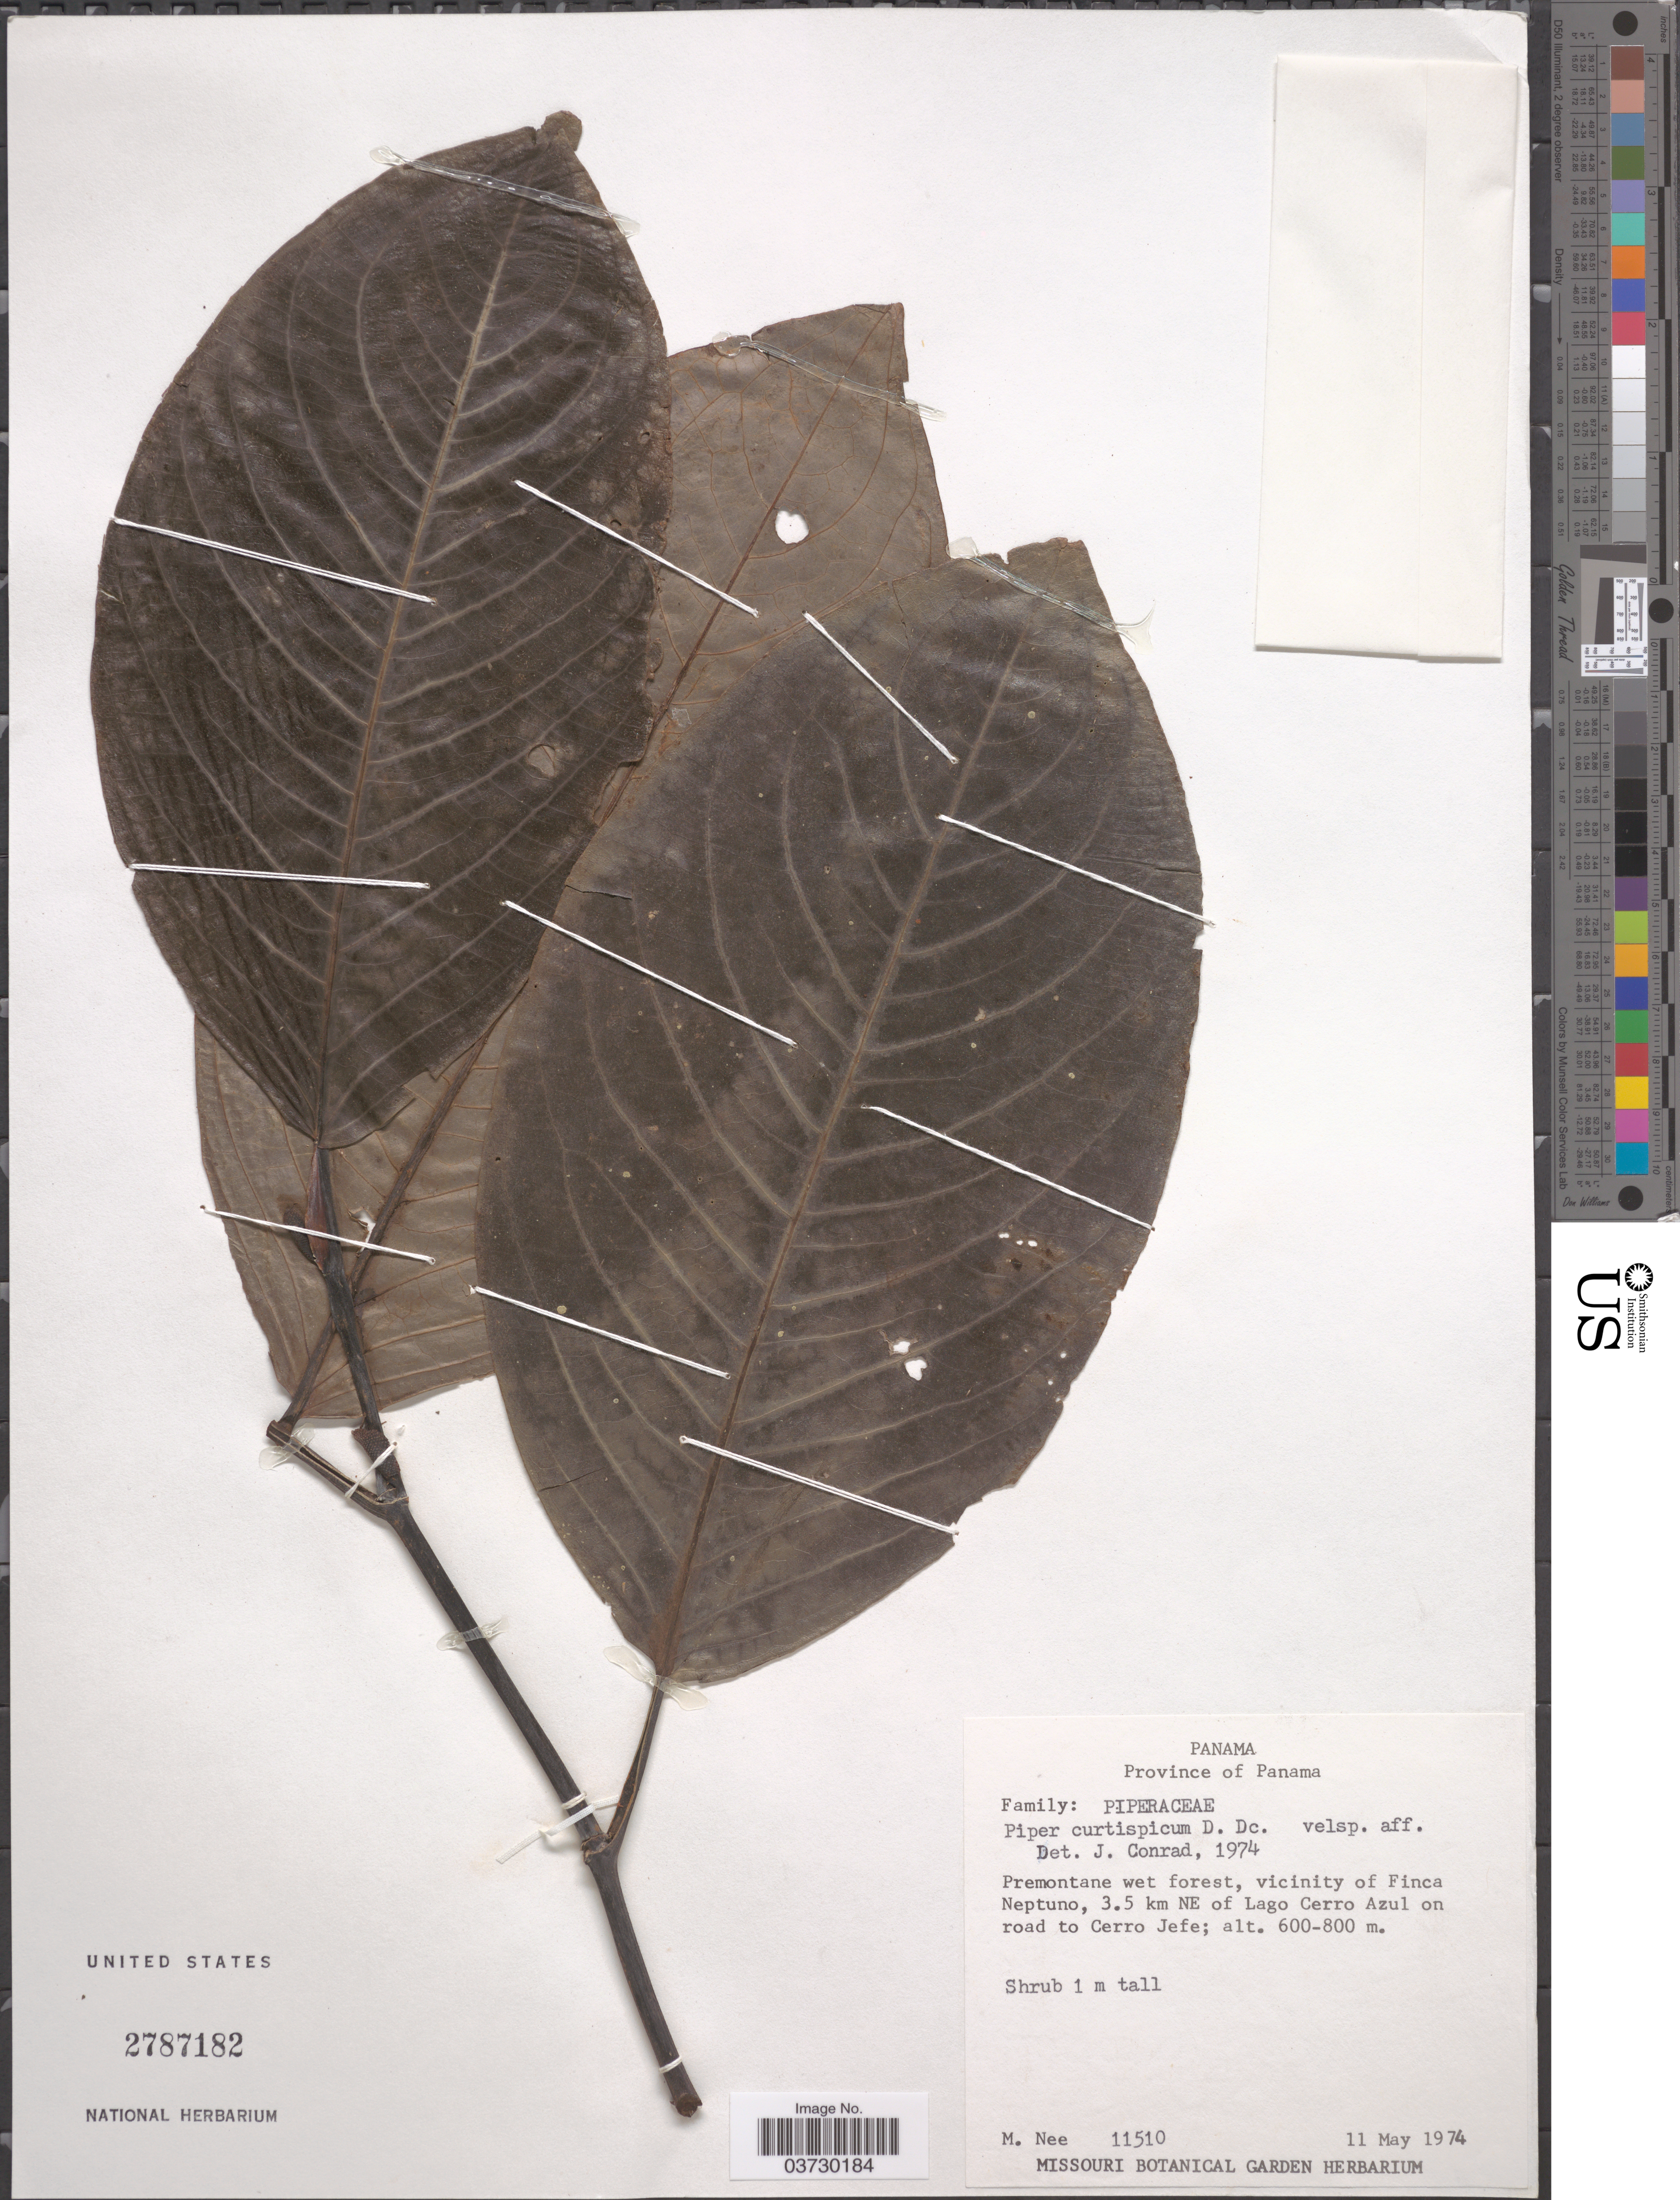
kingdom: Plantae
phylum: Tracheophyta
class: Magnoliopsida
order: Piperales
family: Piperaceae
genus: Piper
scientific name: Piper curtispicum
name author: C. DC. in Pittier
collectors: M. Nee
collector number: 11510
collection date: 1974-05-11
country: Panama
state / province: Panamá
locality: Premontane wet forest, vicinity of Finca Neptuno, 3.5 km NE of Lago Cerro Azul on road to Cerro Jefe.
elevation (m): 600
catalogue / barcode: US 2787182